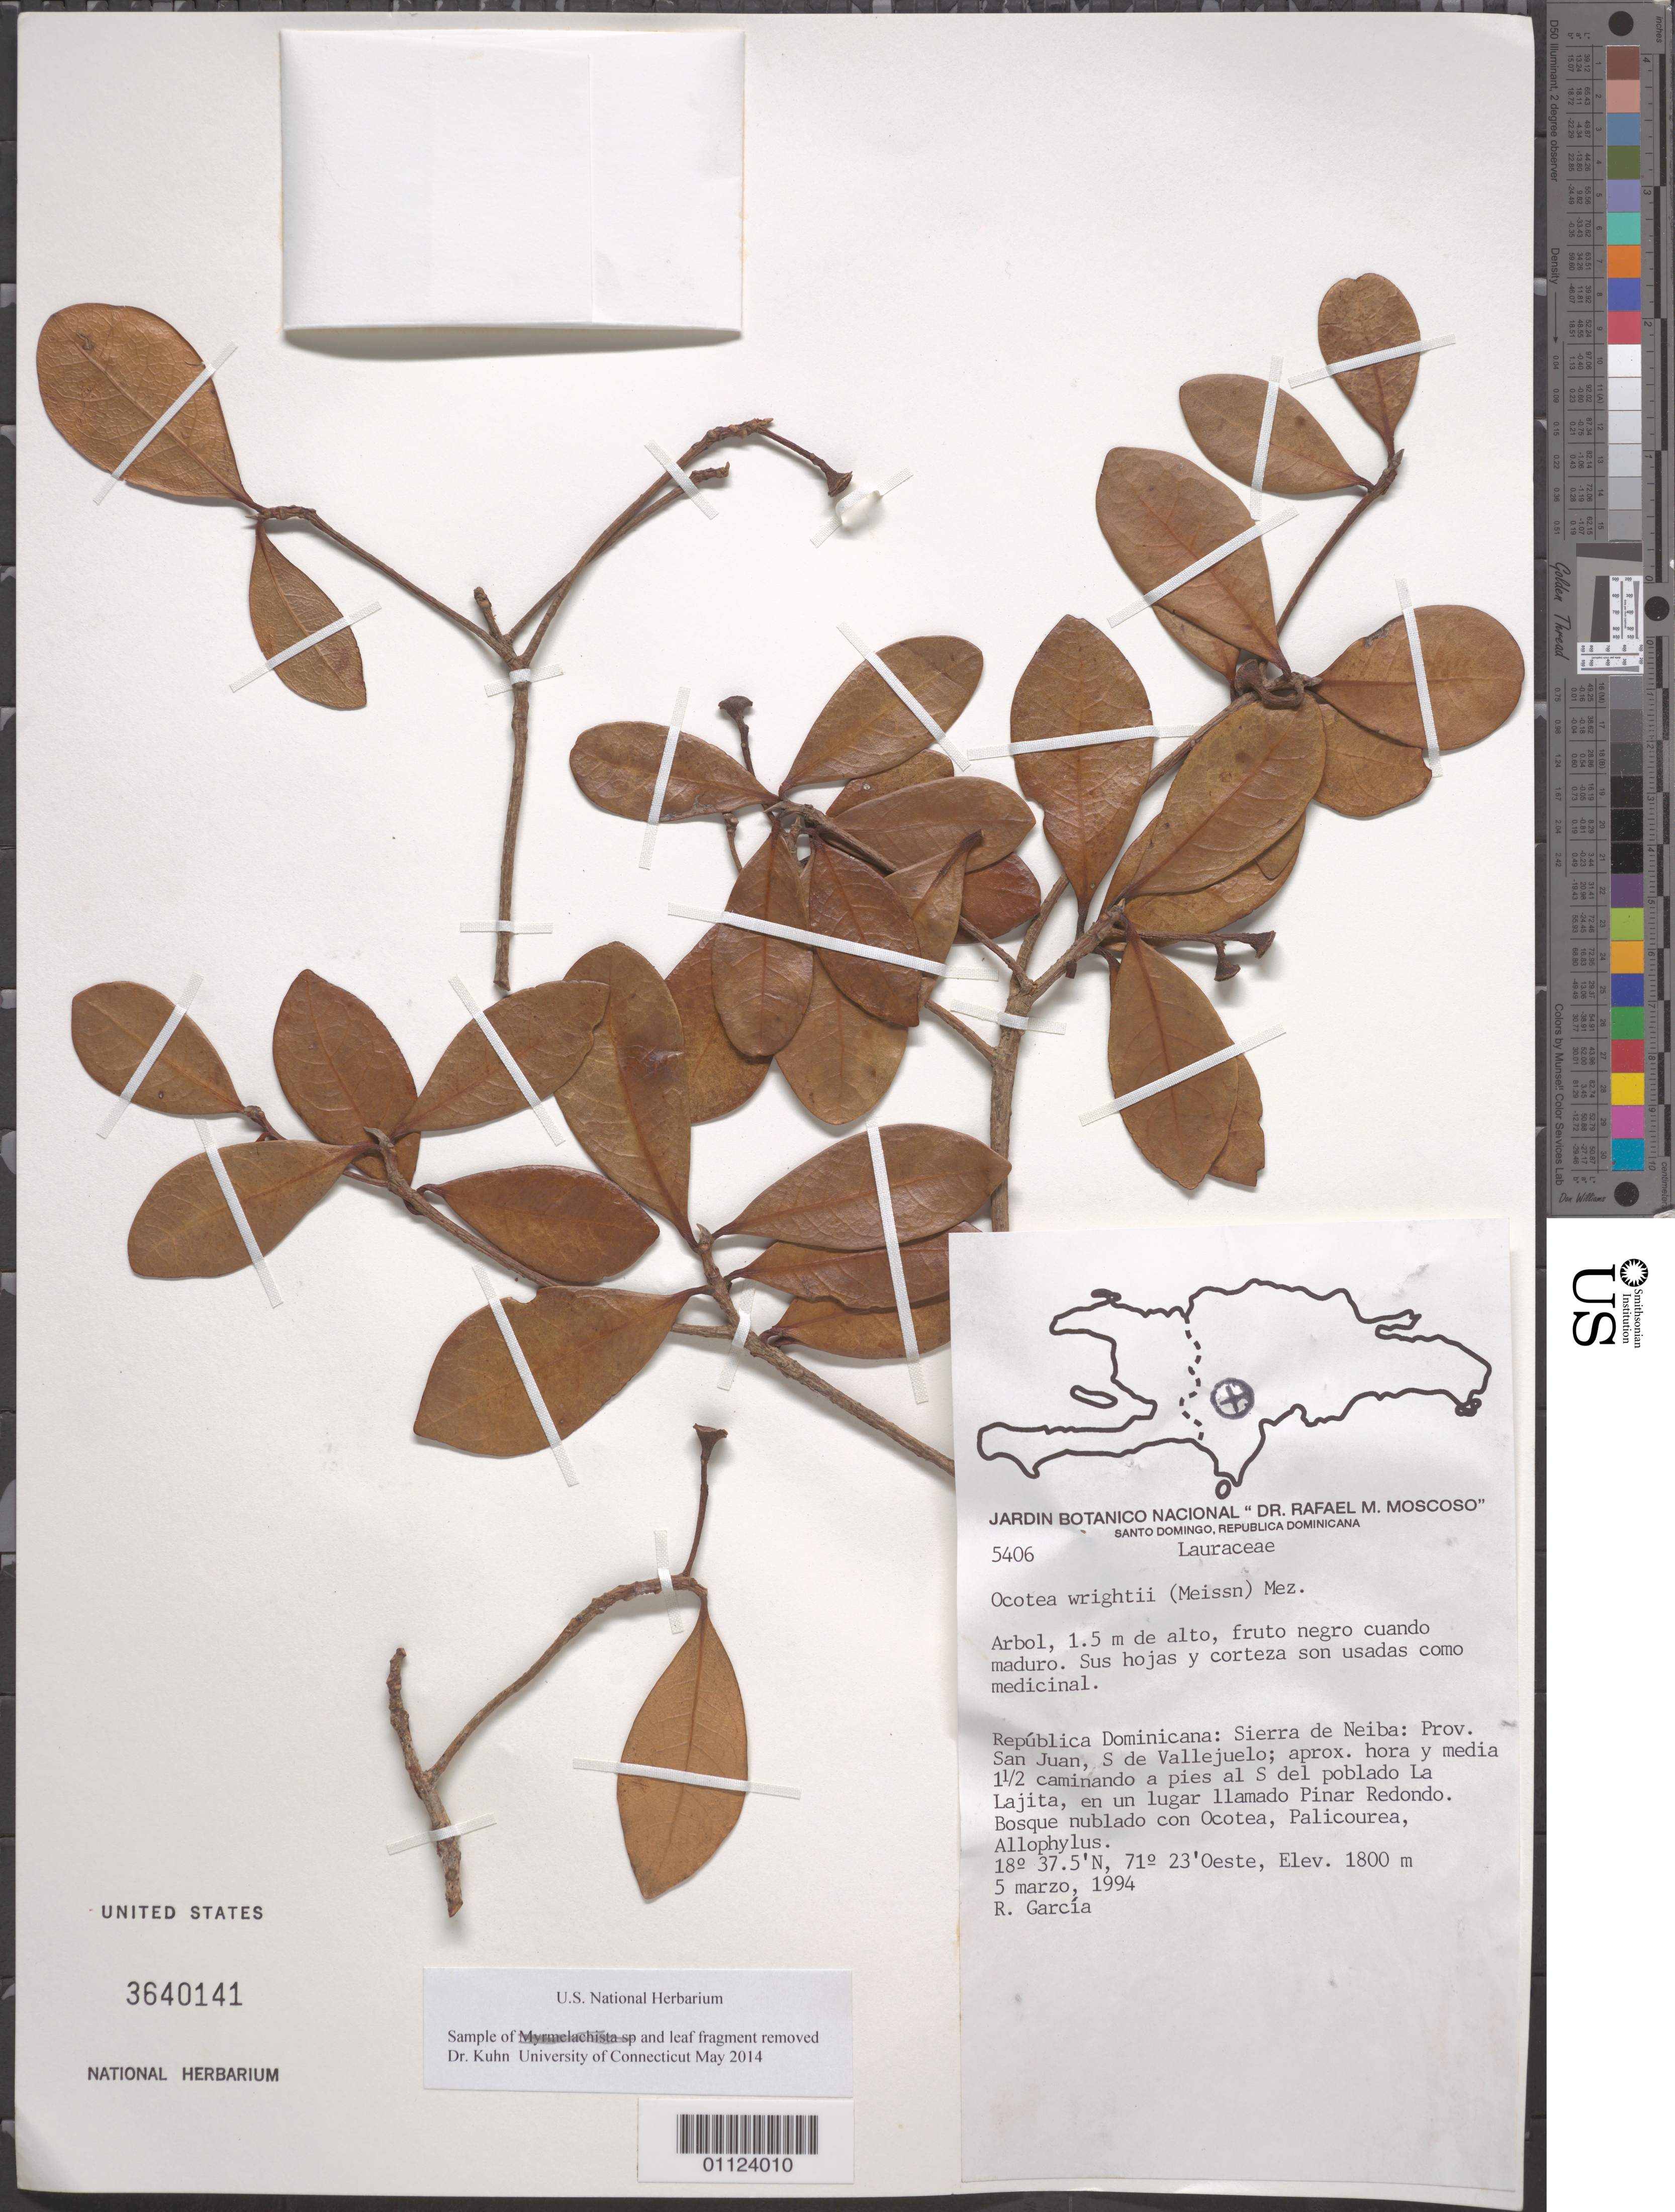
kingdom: Plantae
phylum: Tracheophyta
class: Magnoliopsida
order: Laurales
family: Lauraceae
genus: Ocotea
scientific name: Ocotea wrightii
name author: (Meisn.) Mez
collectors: R. G. García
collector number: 5406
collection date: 1994-03-05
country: Dominican Republic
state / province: San Juan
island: Hispaniola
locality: Sierra de Neiba, S de Vallejuelo; approx. hora y media 1.5 caminando a pies al S del poblado La Lajita, en un lugar llamado Pinar Redondo.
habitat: Bosque nublado con ocotea, palicourea, Allophylus.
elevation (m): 1800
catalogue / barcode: US 3640141